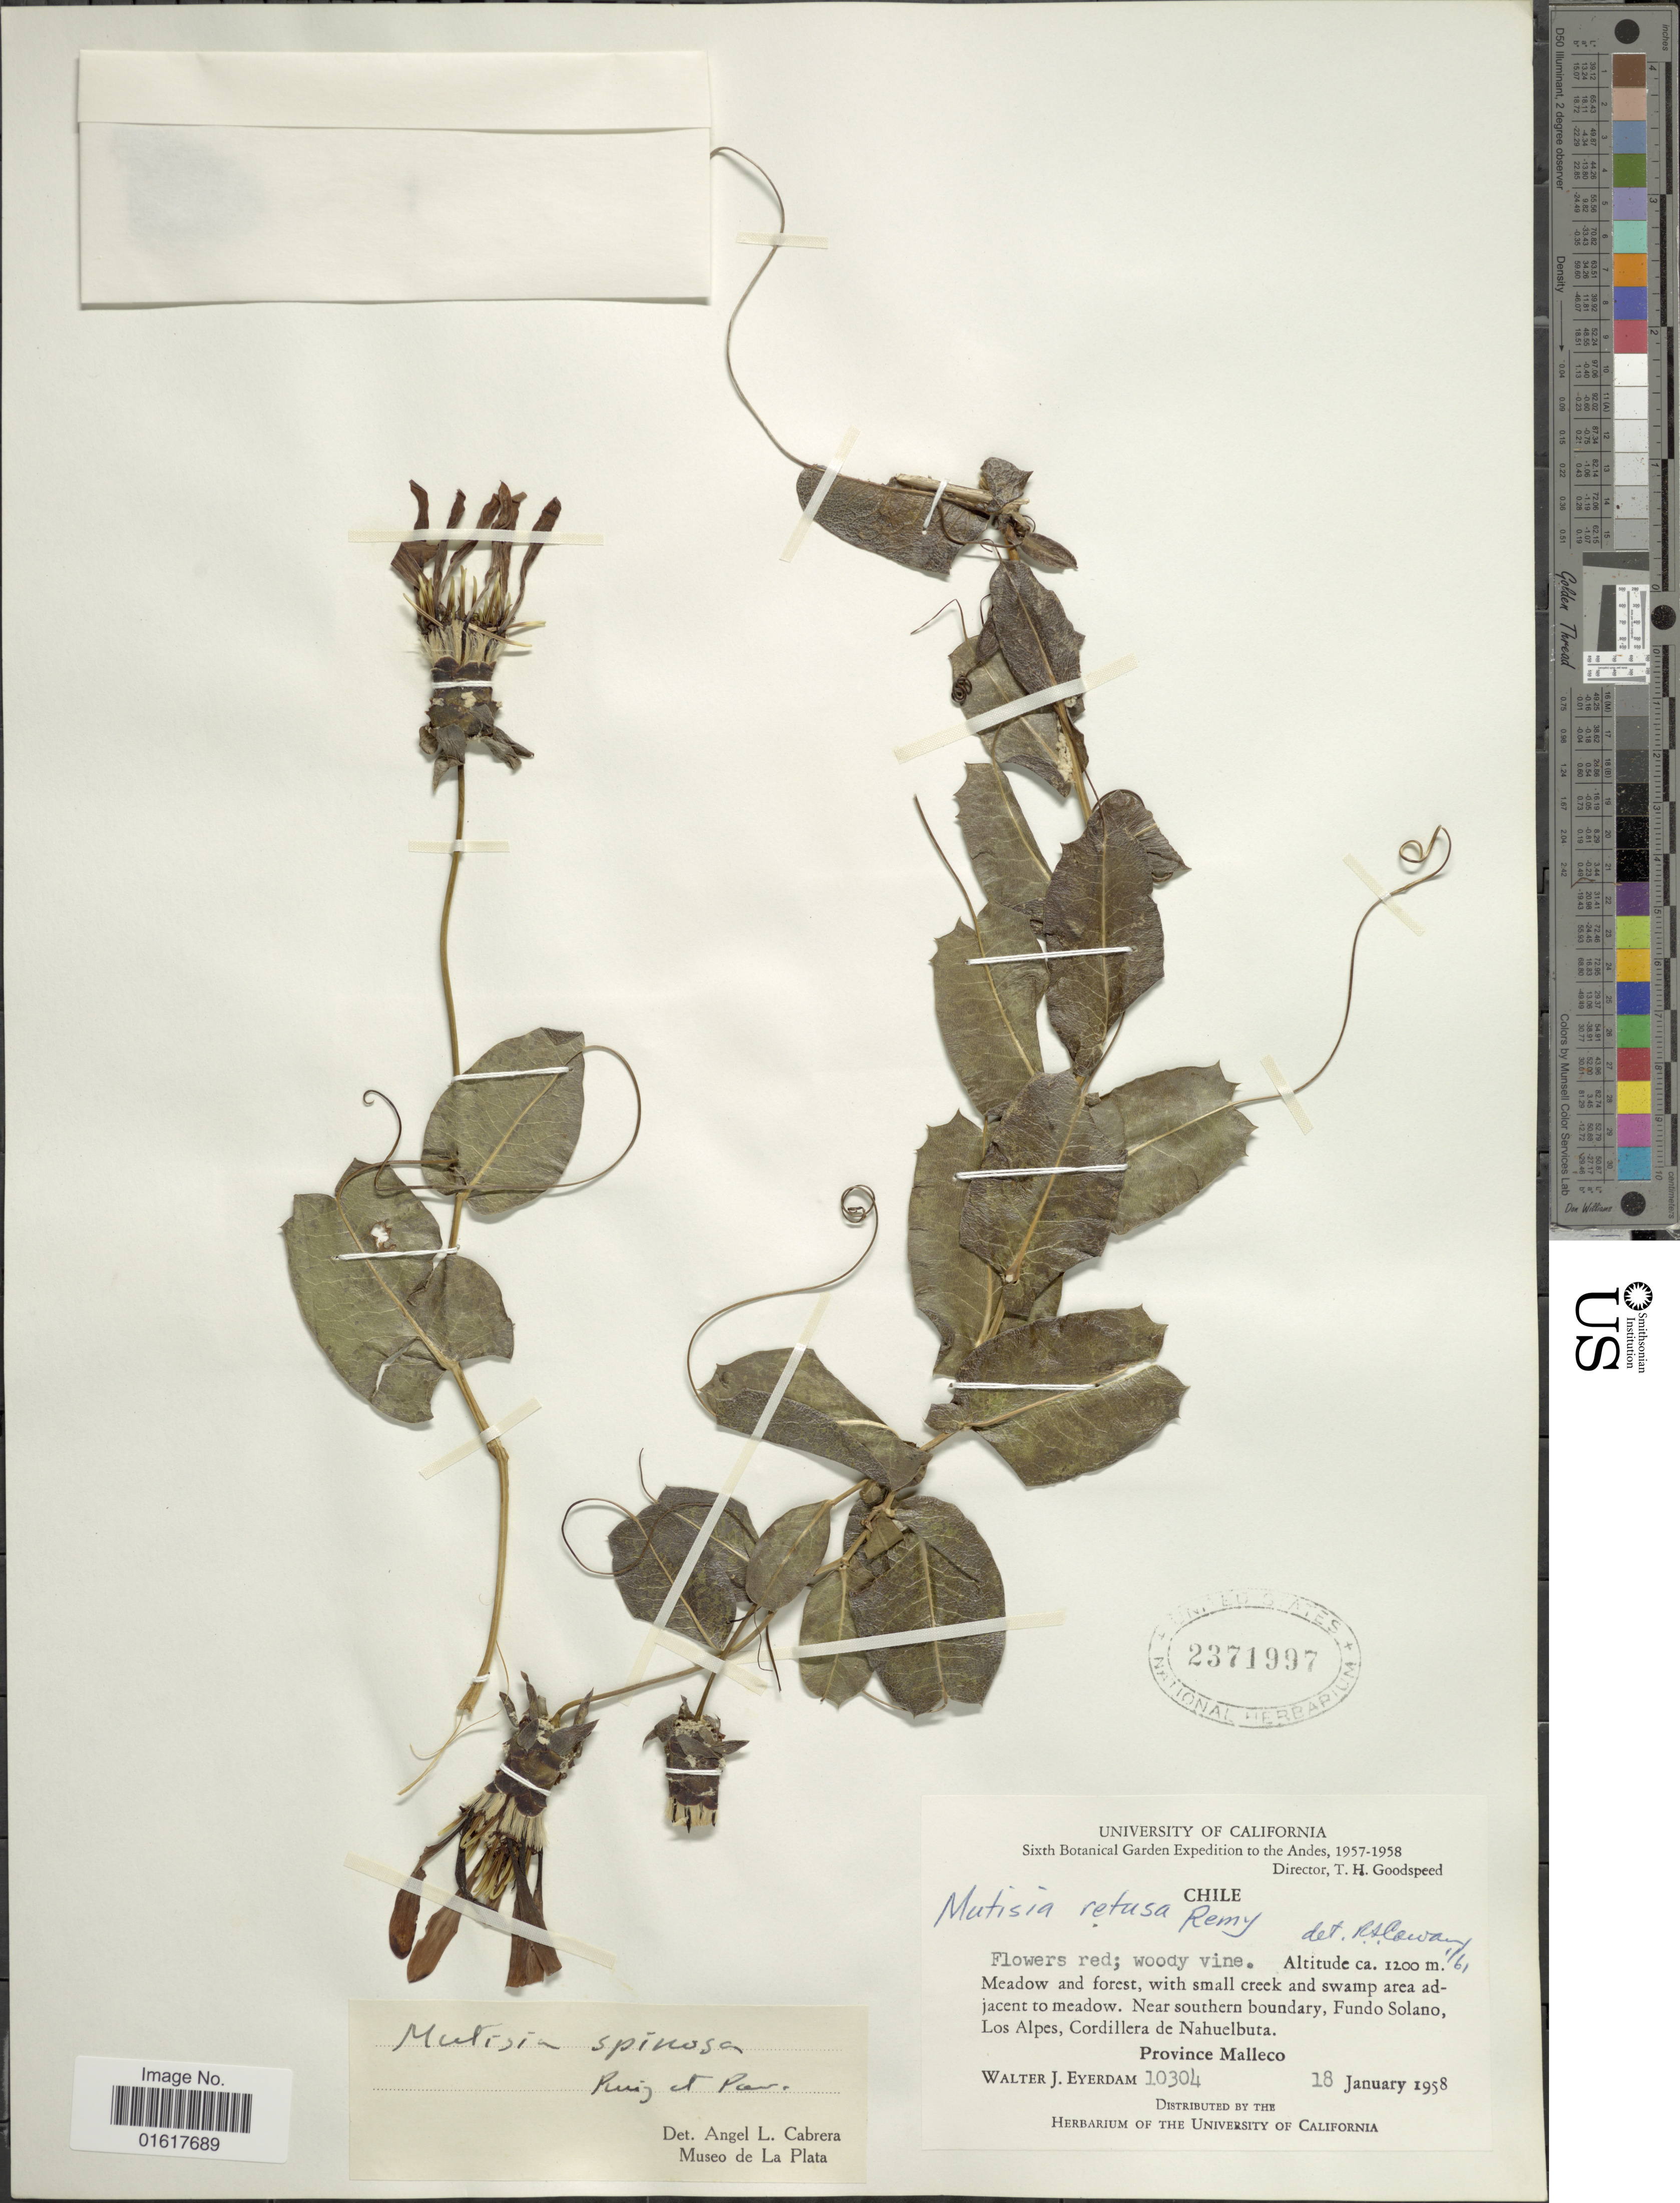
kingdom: Plantae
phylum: Tracheophyta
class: Magnoliopsida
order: Asterales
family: Asteraceae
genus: Mutisia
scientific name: Mutisia spinosa var. spinosa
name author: Ruiz & Pav.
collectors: W. J. Eyerdam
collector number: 10304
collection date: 1958-01-18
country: Chile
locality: Andes. Meadow and forest, with small creek and swamp area adjacent to meadow. Near southern boundary, Fundo Solano, Los Alpes, Cordillera de Nahuelbuta. Province Malleco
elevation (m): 1200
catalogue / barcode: US 2371997